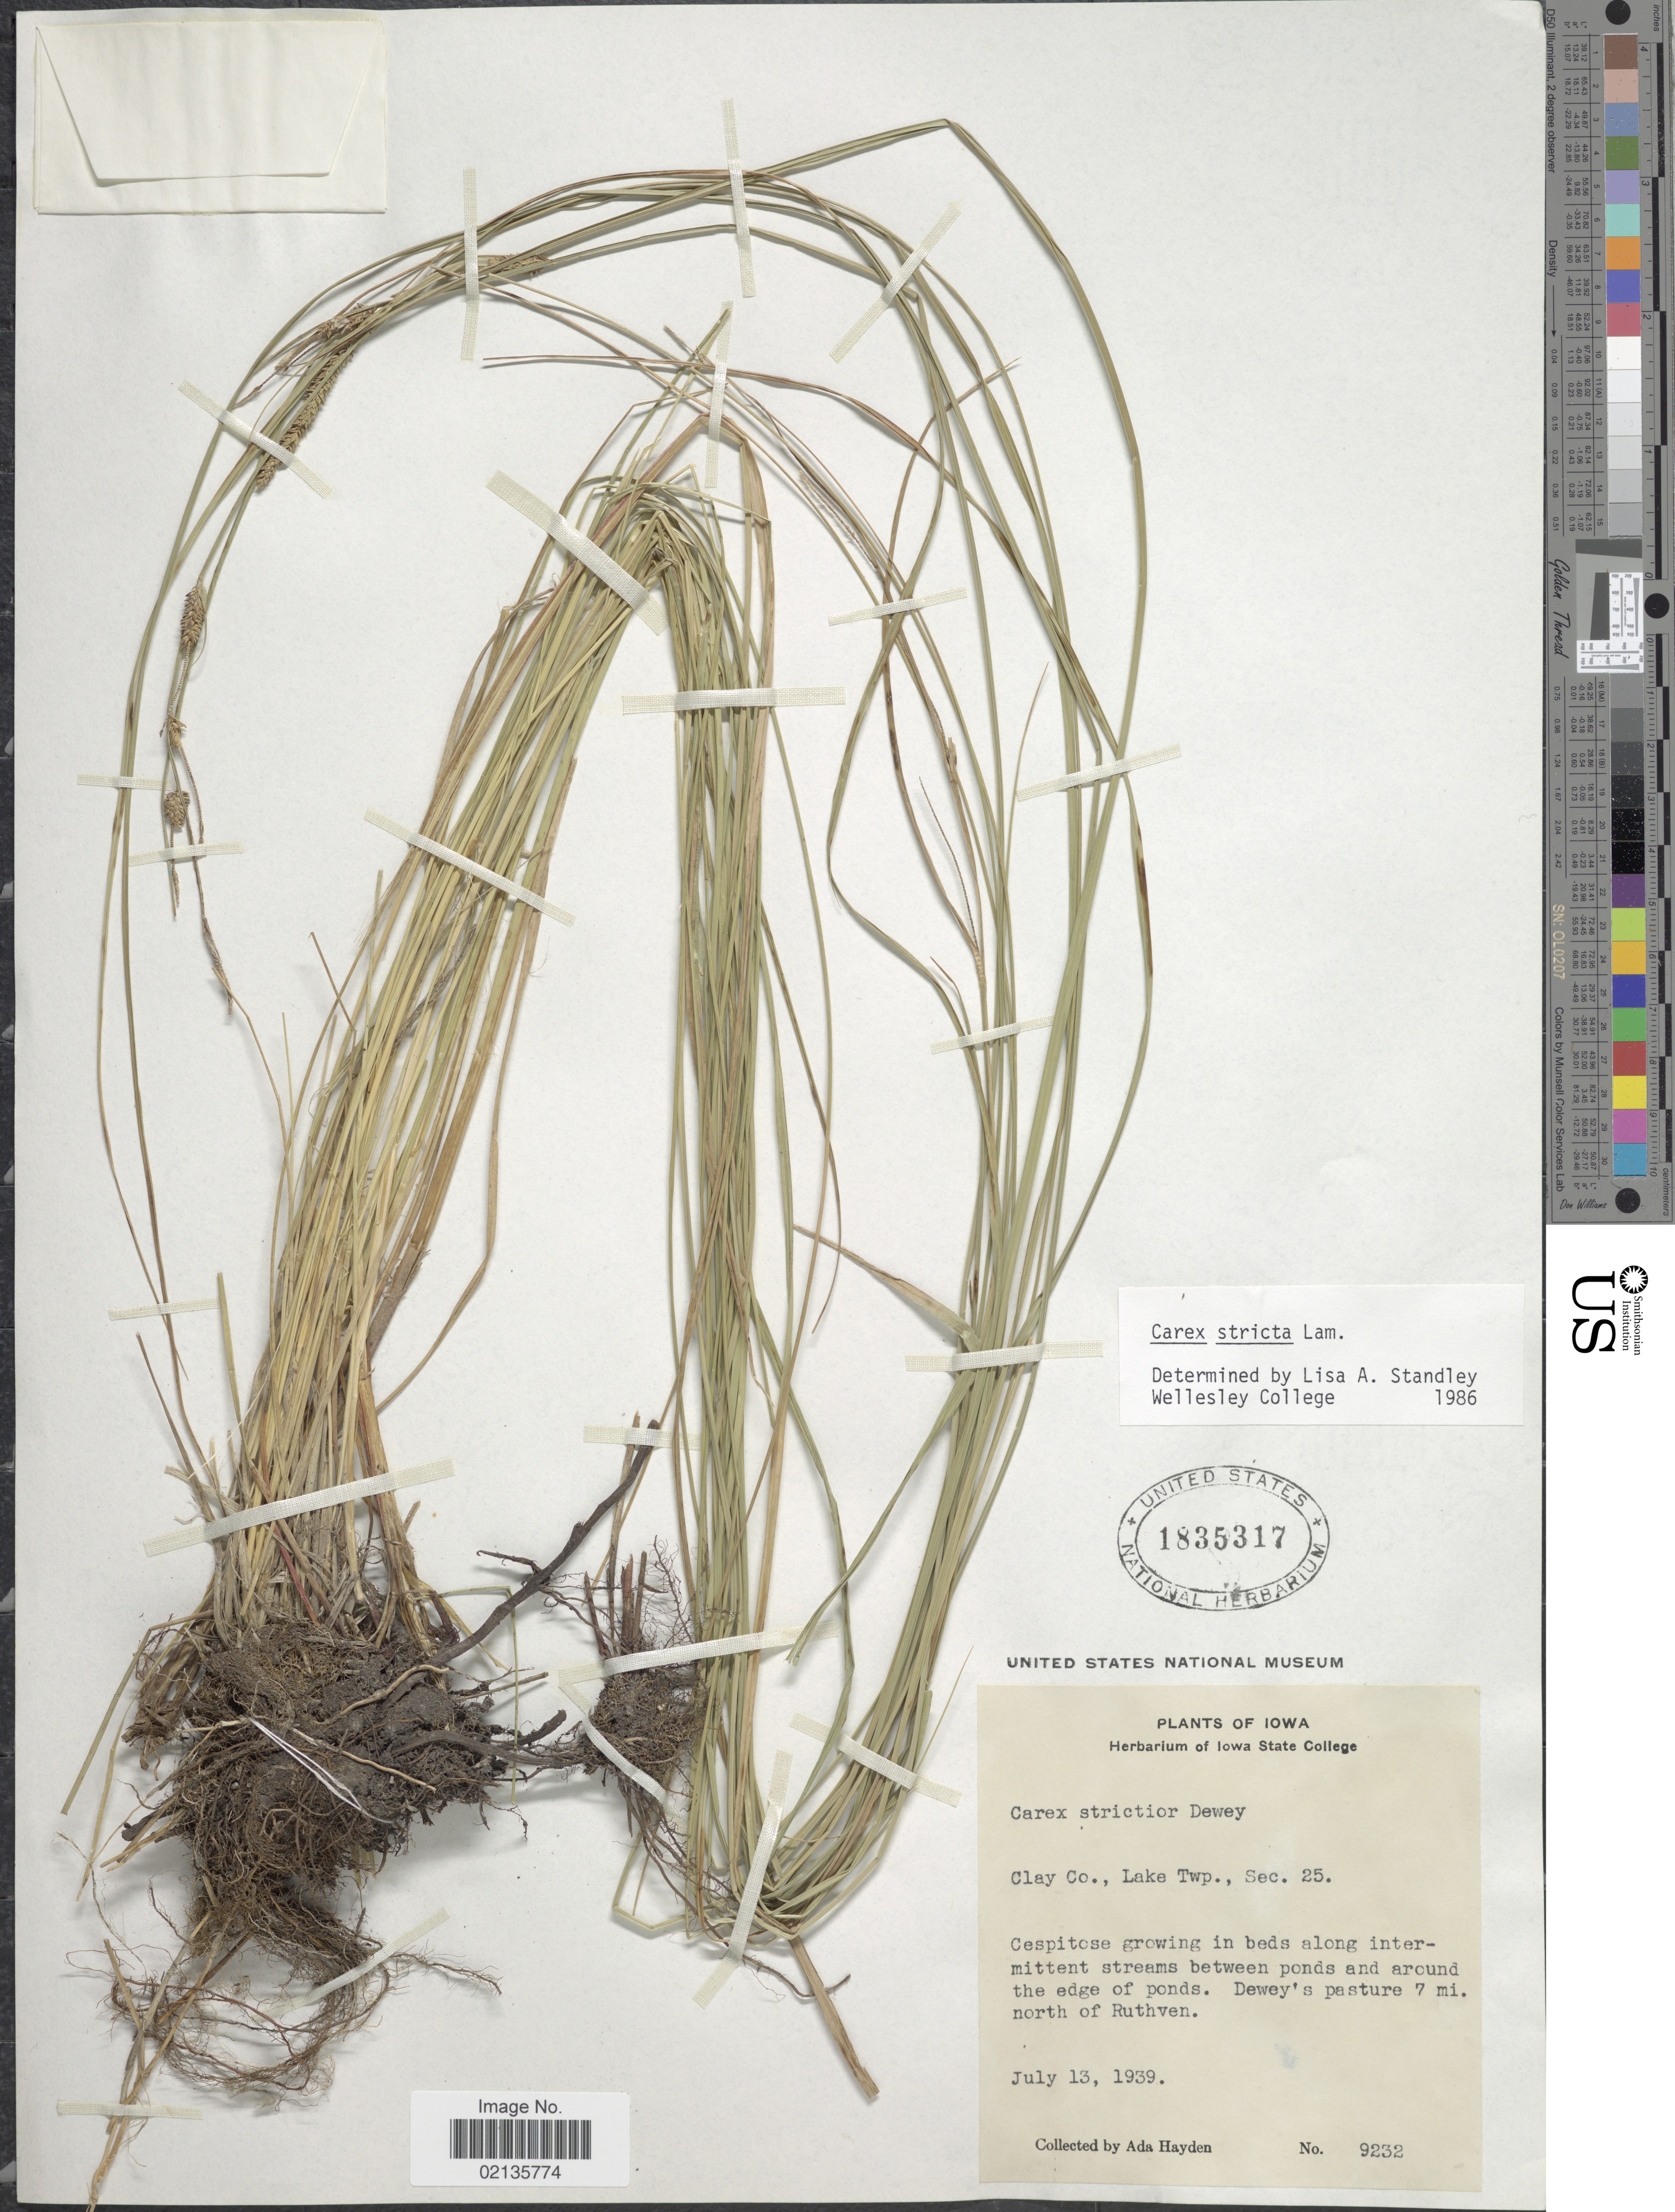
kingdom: Plantae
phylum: Tracheophyta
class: Liliopsida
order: Poales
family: Cyperaceae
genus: Carex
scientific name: Carex stricta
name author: Lam.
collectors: Ada Hayden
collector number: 9232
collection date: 1939-07-13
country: United States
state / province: Iowa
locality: Clay Co., Lake Twp., Sec. 25. Dewey's pasture 7 mi. north of Ruthven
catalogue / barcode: US 1835317